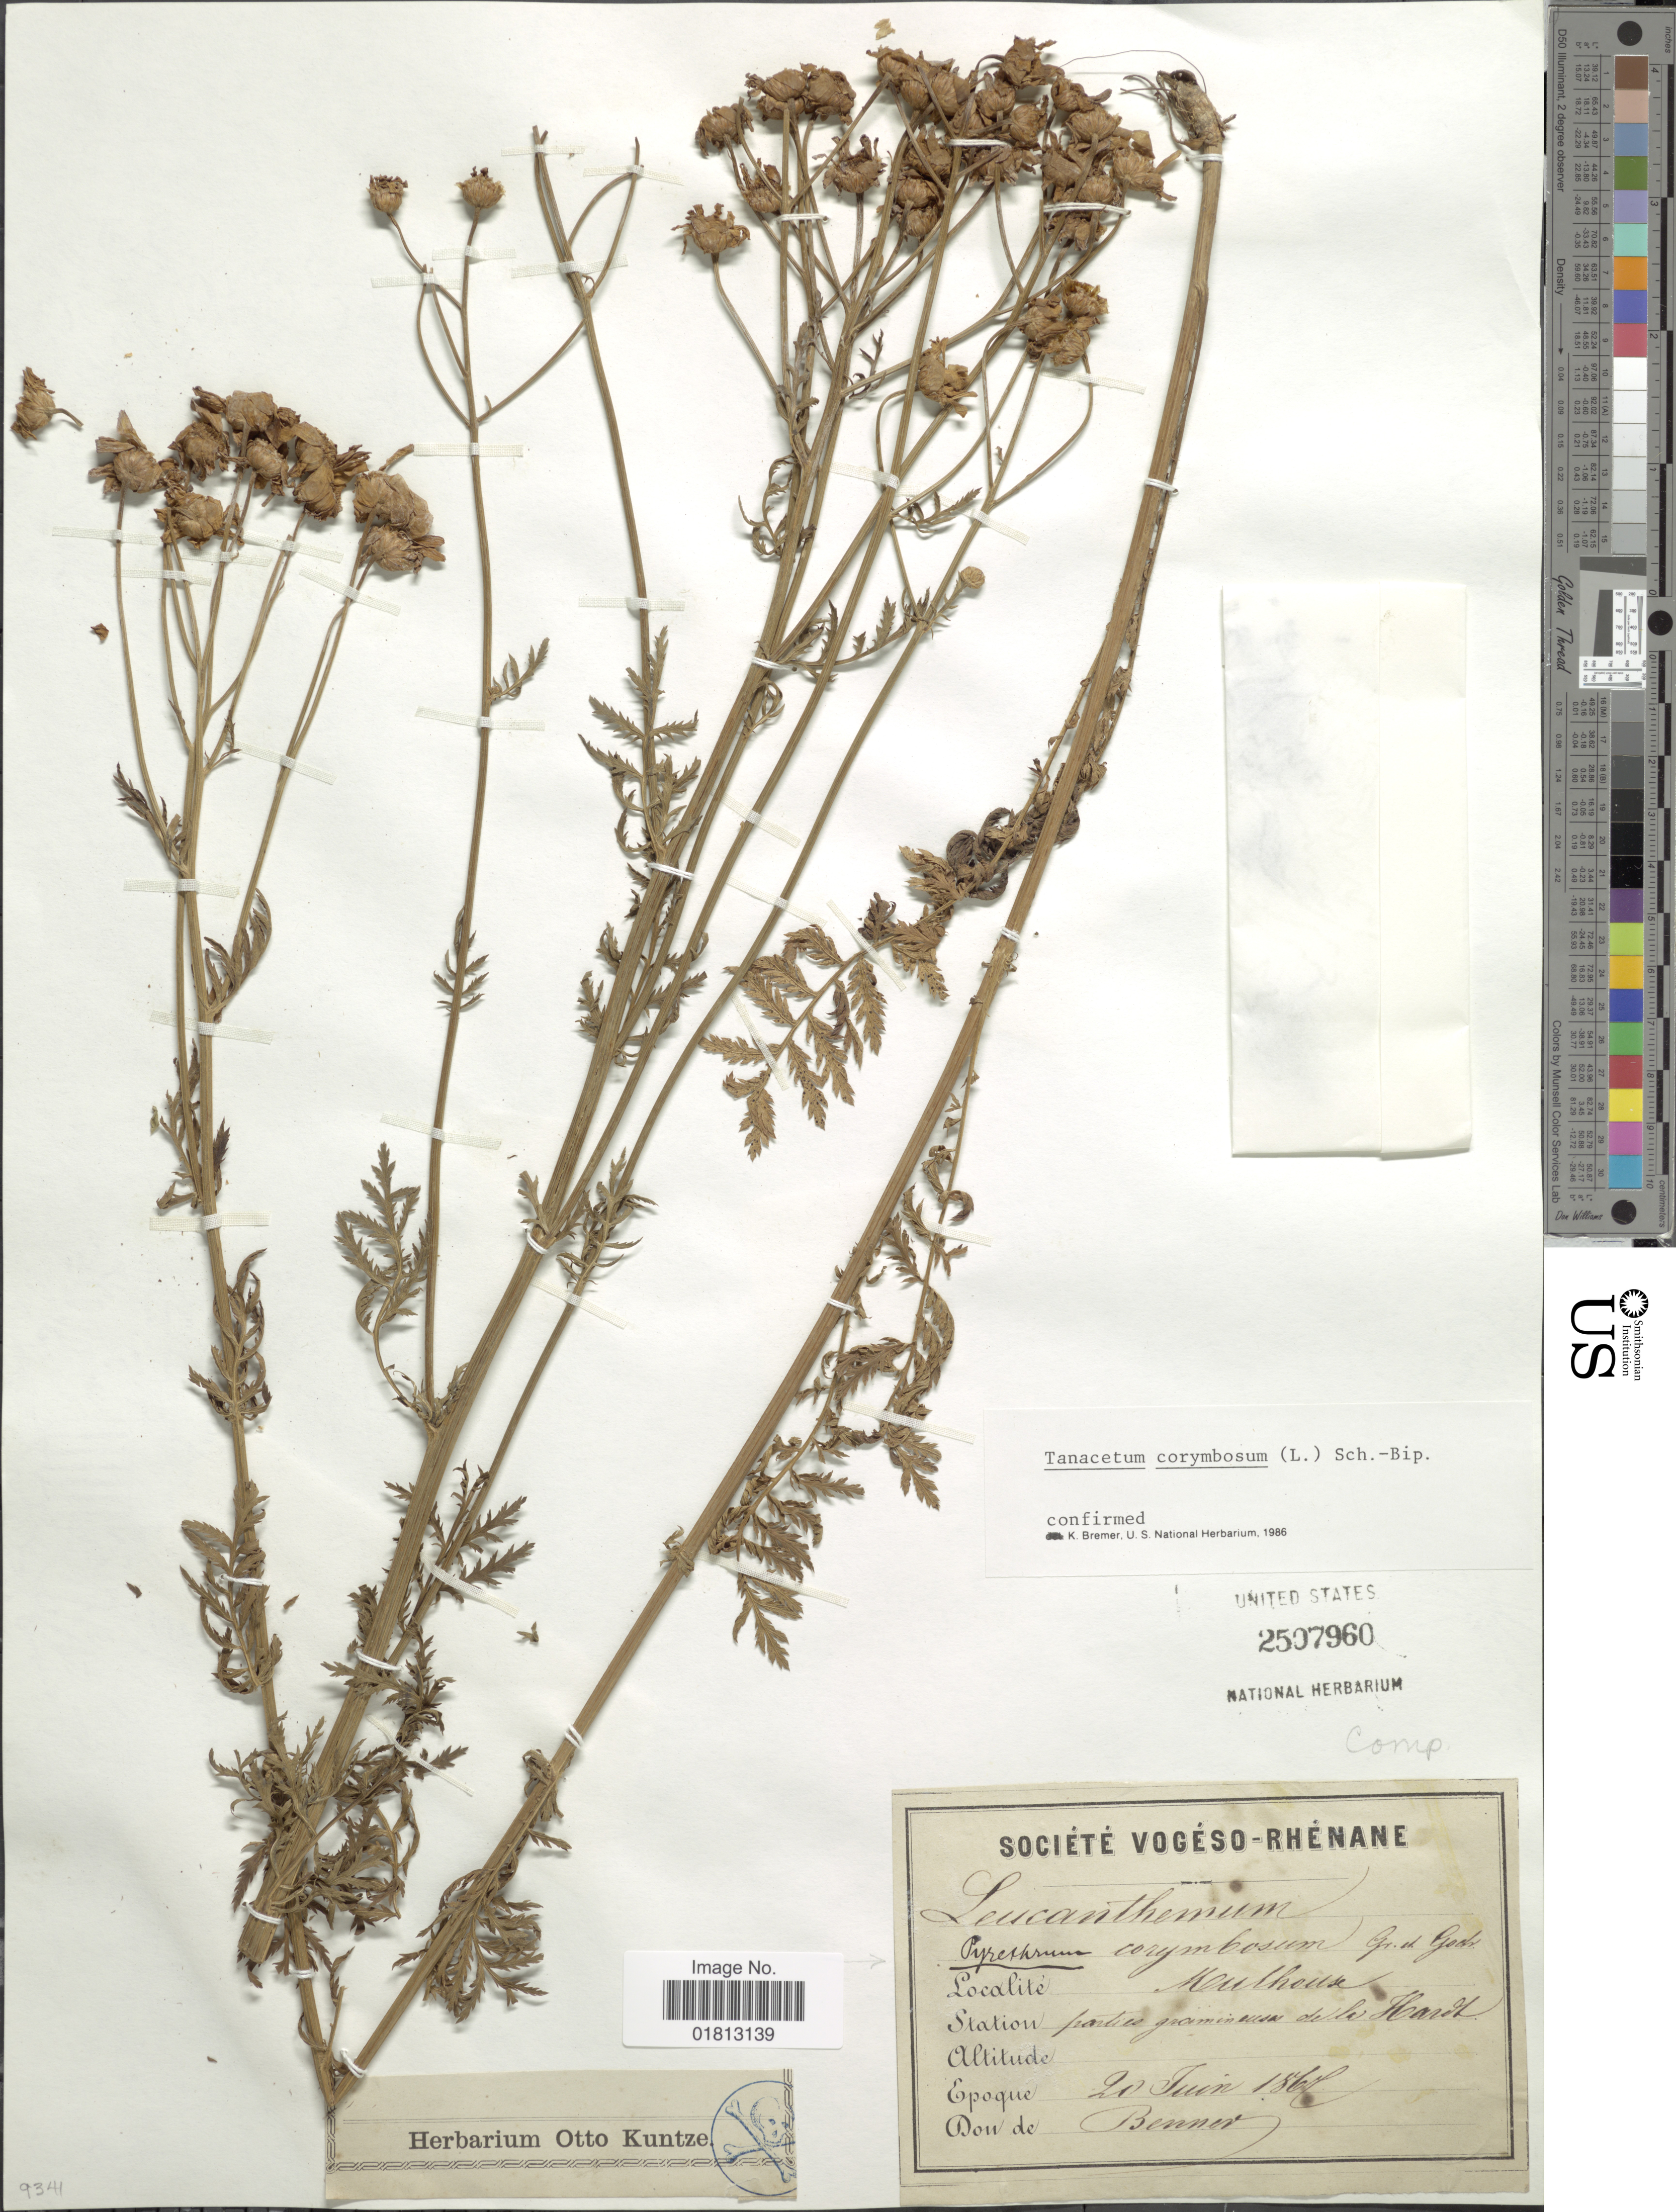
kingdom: Plantae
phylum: Tracheophyta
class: Magnoliopsida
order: Asterales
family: Asteraceae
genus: Tanacetum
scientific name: Tanacetum corymbosum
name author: (L.) Sch. Bip.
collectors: Bener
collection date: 1869-06-20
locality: Partis graminis de la Hard [interpreted]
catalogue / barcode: US 2507960